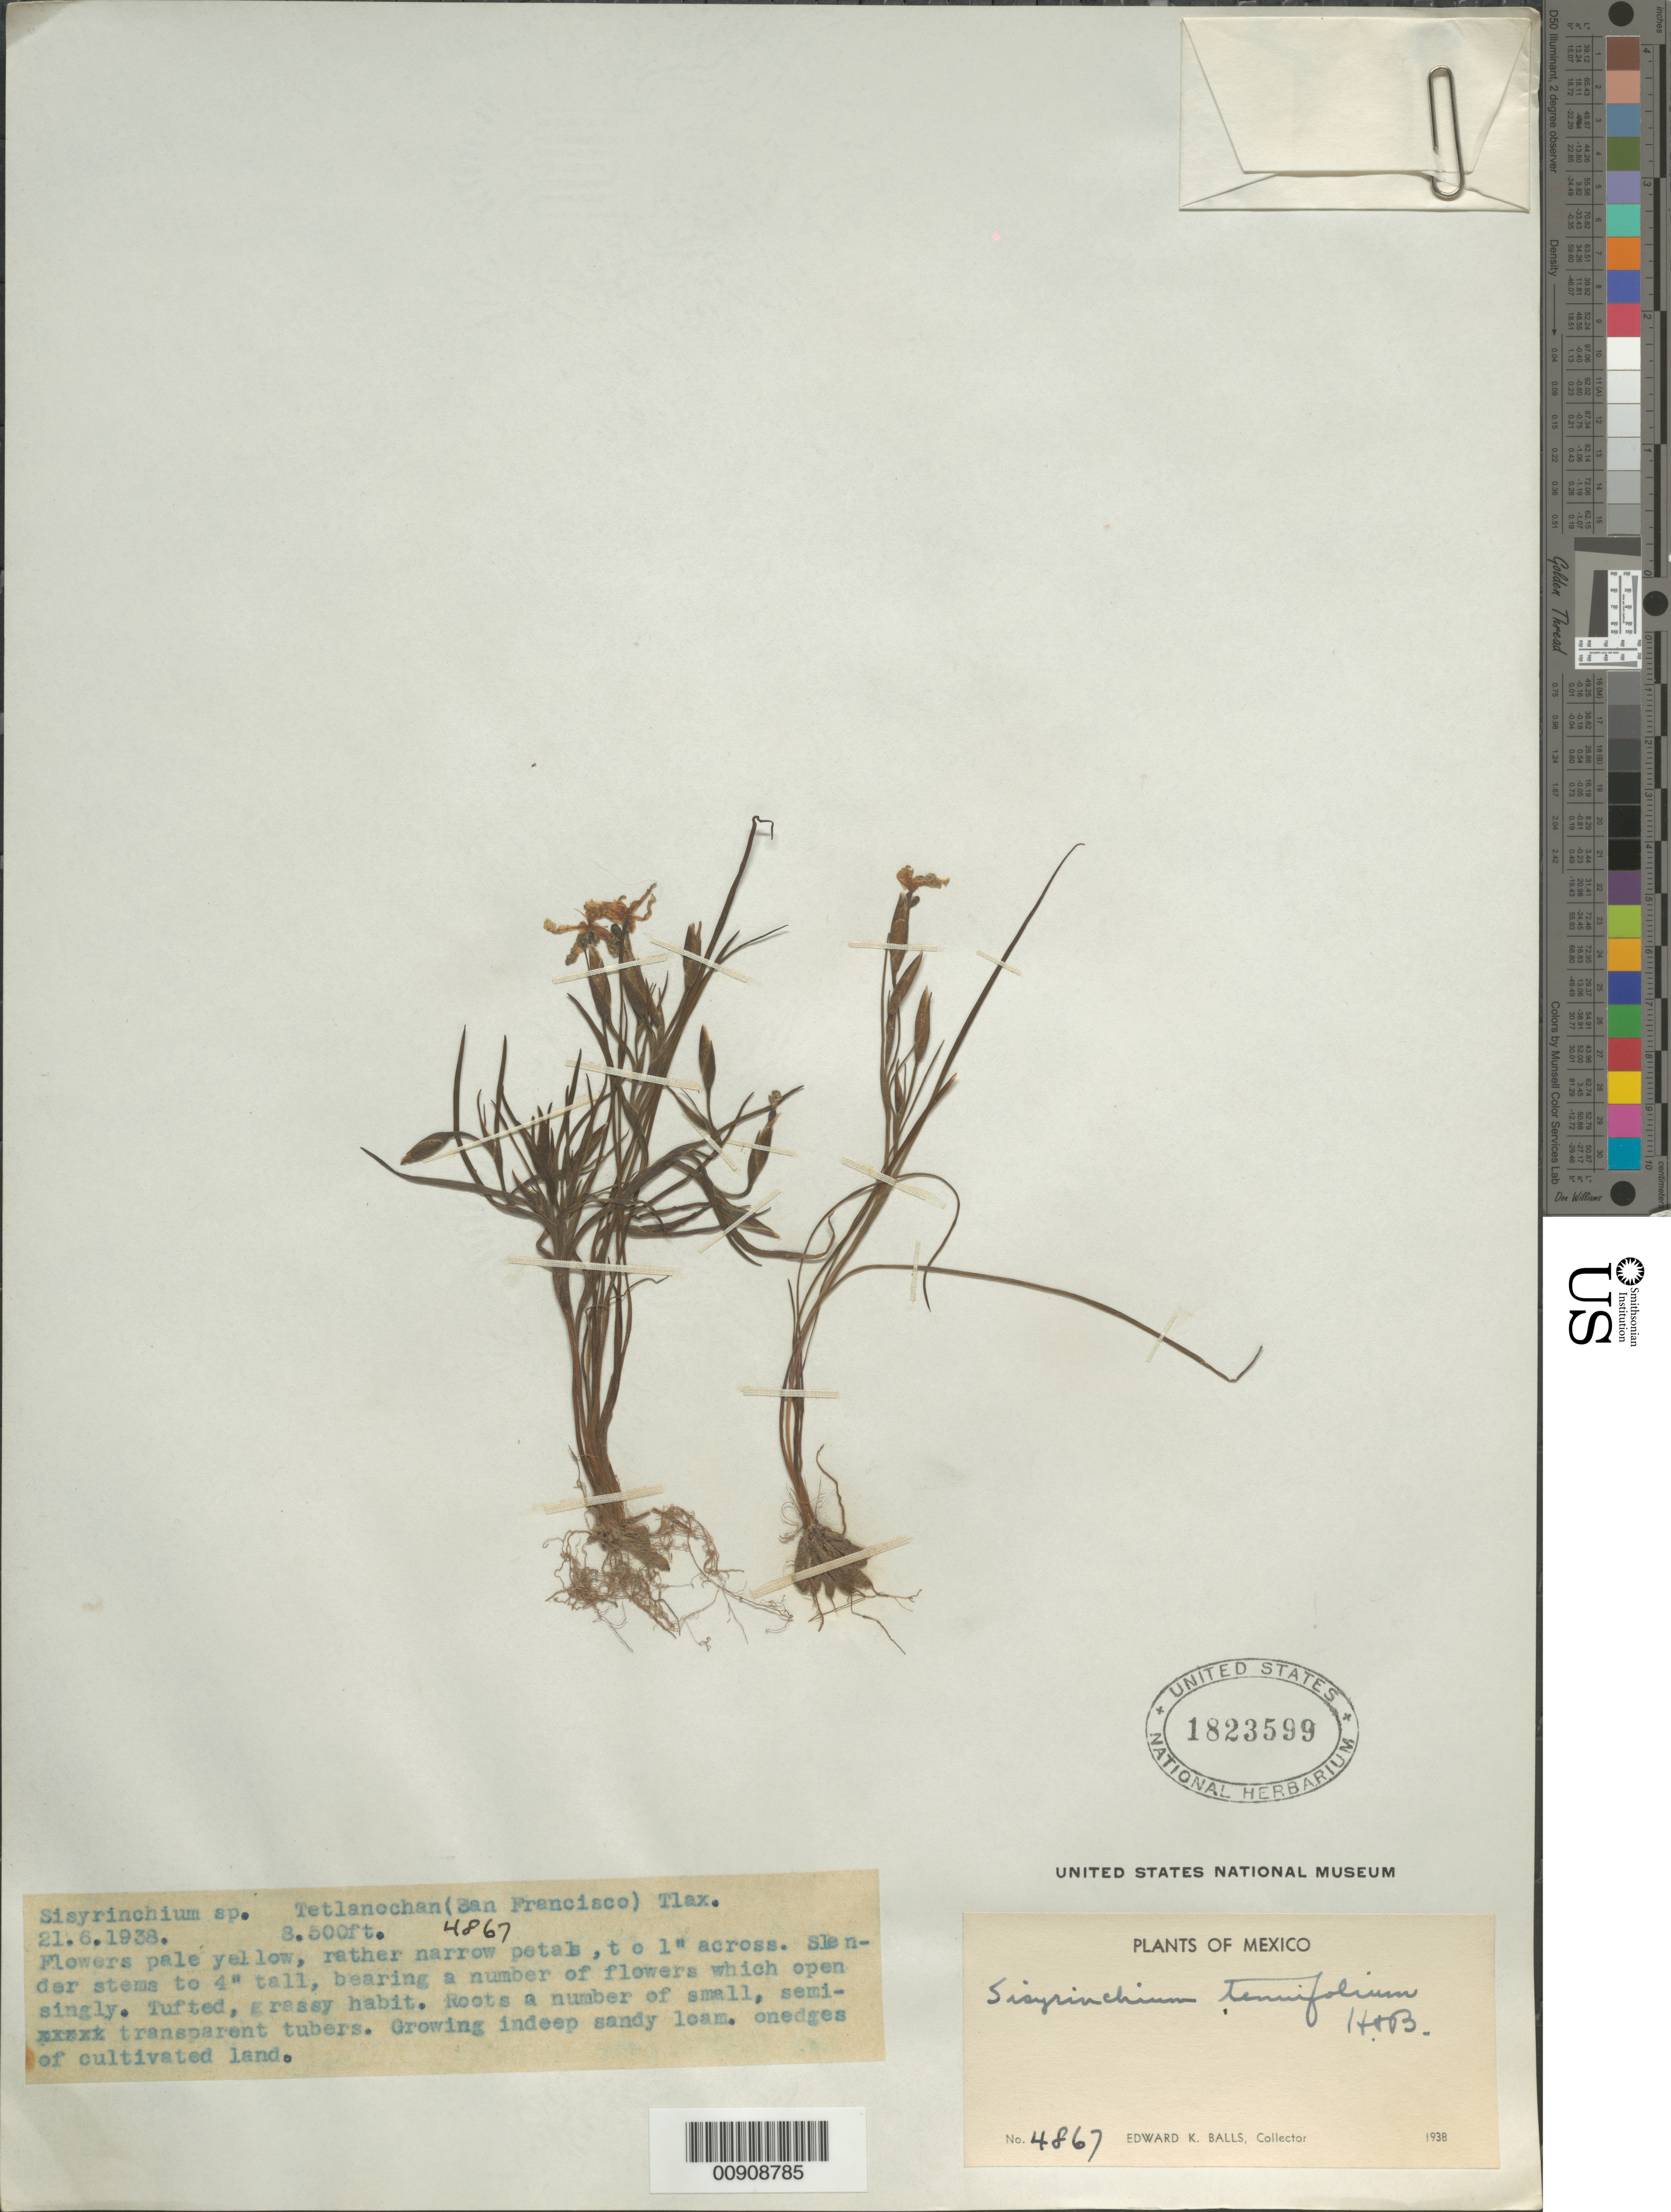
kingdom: Plantae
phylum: Tracheophyta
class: Liliopsida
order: Asparagales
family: Iridaceae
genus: Sisyrinchium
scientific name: Sisyrinchium tenuifolium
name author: Humb. & Bonpl. ex Willd.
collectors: E. K. Balls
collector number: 4867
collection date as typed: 21 Jun 1938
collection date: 1938-06-21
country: Mexico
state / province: Tlaxcala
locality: Tetlanochan (San Francisco) Tlaxcala.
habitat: Growing in deep sandy loam, on edges of cultivated land.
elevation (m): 2591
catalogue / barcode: US 1823599